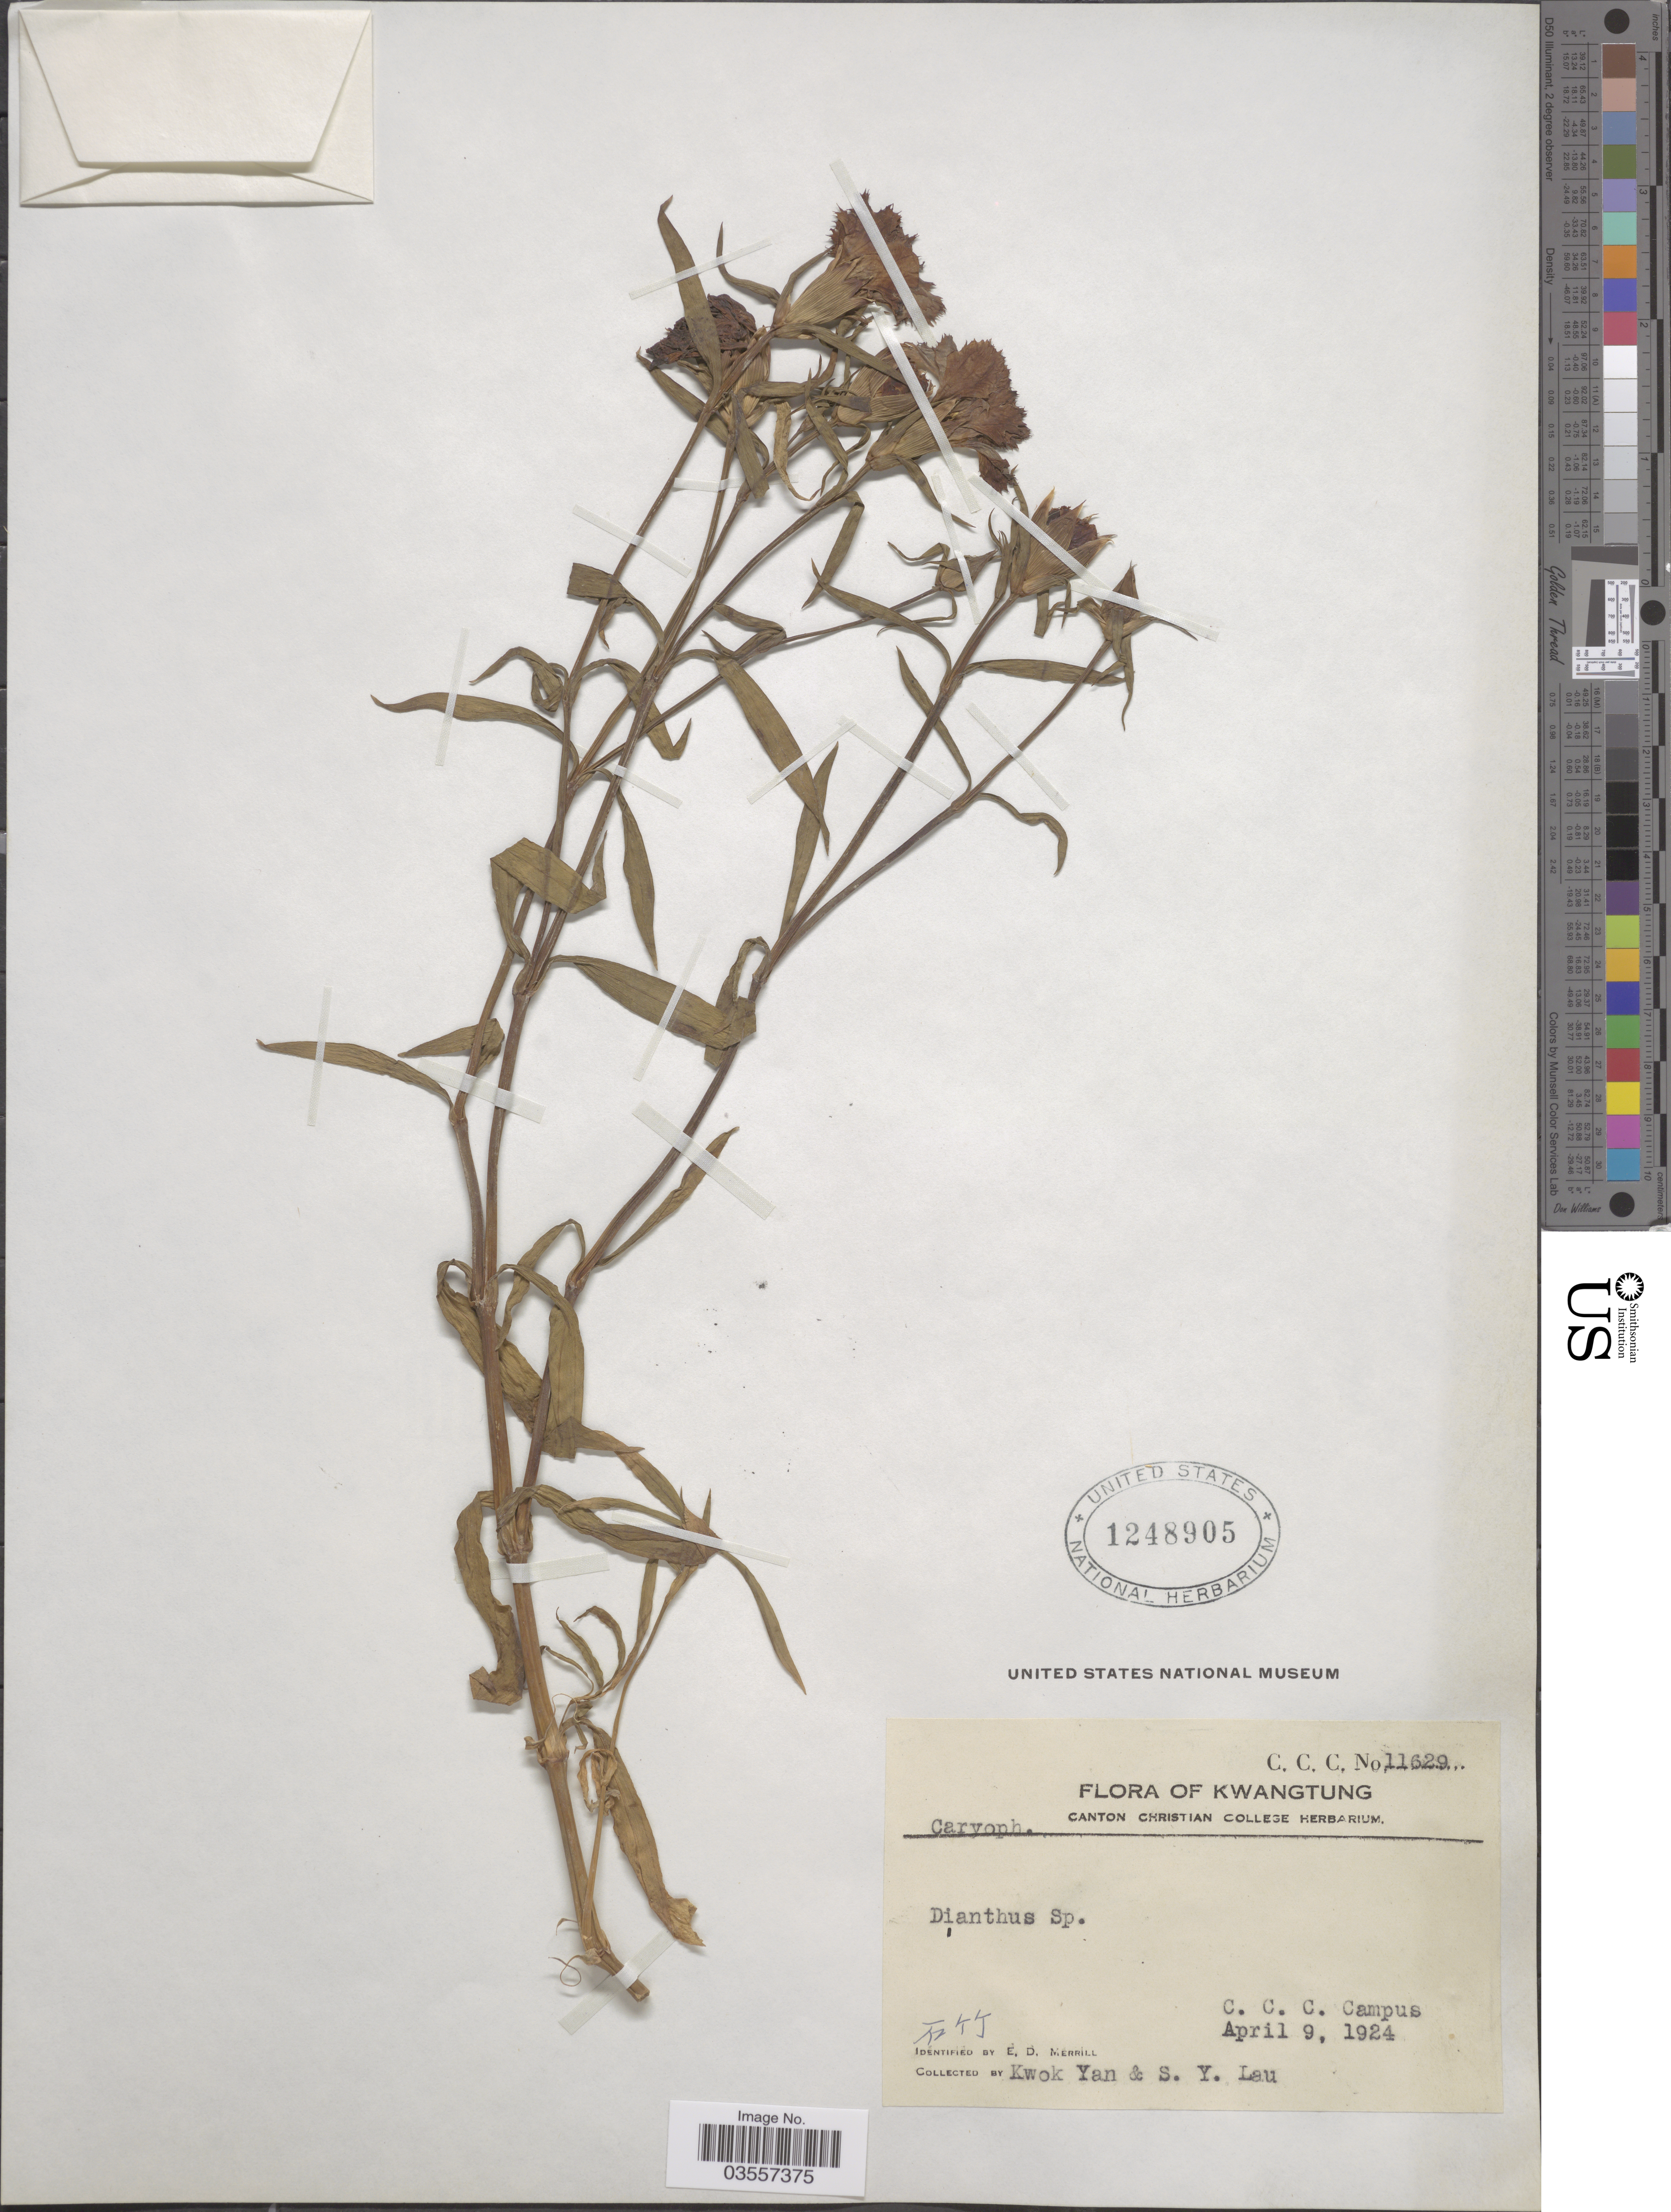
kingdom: Plantae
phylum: Tracheophyta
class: Magnoliopsida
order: Caryophyllales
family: Caryophyllaceae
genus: Dianthus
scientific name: Dianthus sp.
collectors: K. Yan & S. Y. Lau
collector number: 11629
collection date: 1924-04-09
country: China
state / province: Guangdong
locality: Kwangtung. C. C. C. Campus.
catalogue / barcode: US 1248905